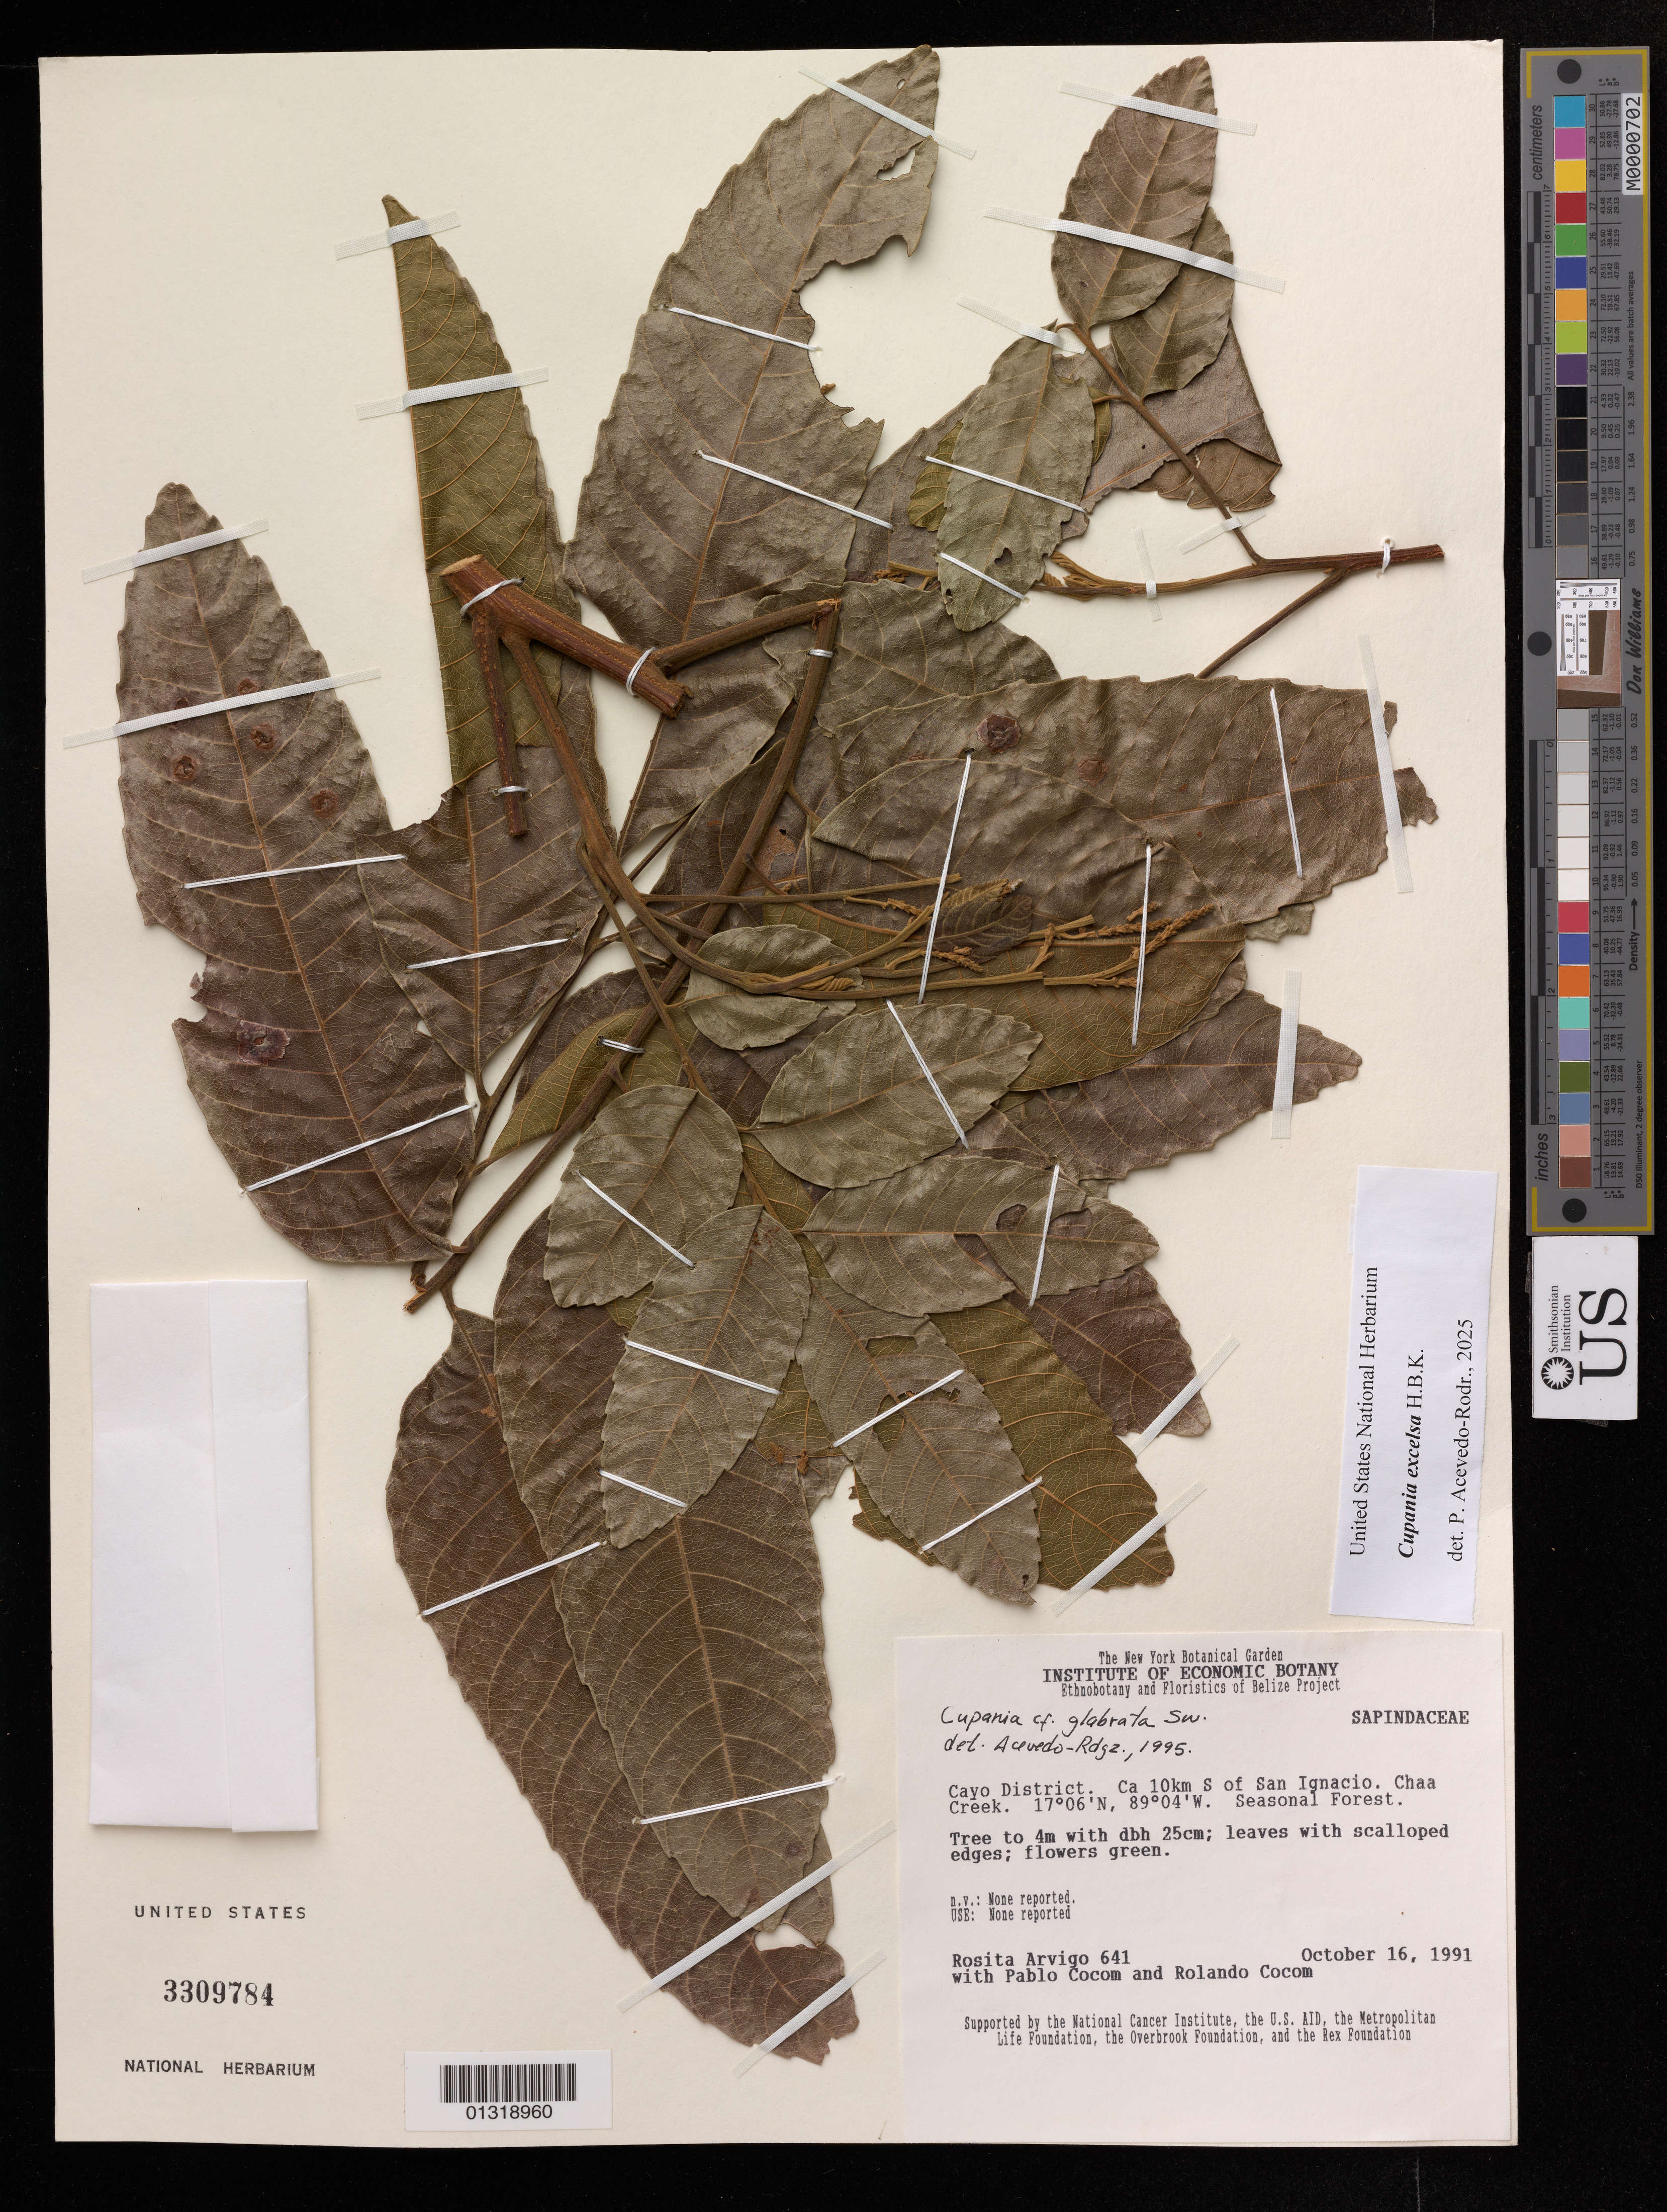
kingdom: Plantae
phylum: Tracheophyta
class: Magnoliopsida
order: Sapindales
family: Sapindaceae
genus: Cupania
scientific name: Cupania excelsa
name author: Kunth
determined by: Acevedo-Rodriguez, P., (US), Smithsonian Institution - National Museum of Natural History (UNITED STATES)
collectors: R. Arvigo, P. Cocom & R. Cocom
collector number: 641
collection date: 1991-10-16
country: Belize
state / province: Cayo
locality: San Ignacio, ca. 10 km S. Chaa Creek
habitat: Seasonal forest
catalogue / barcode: US 3309784